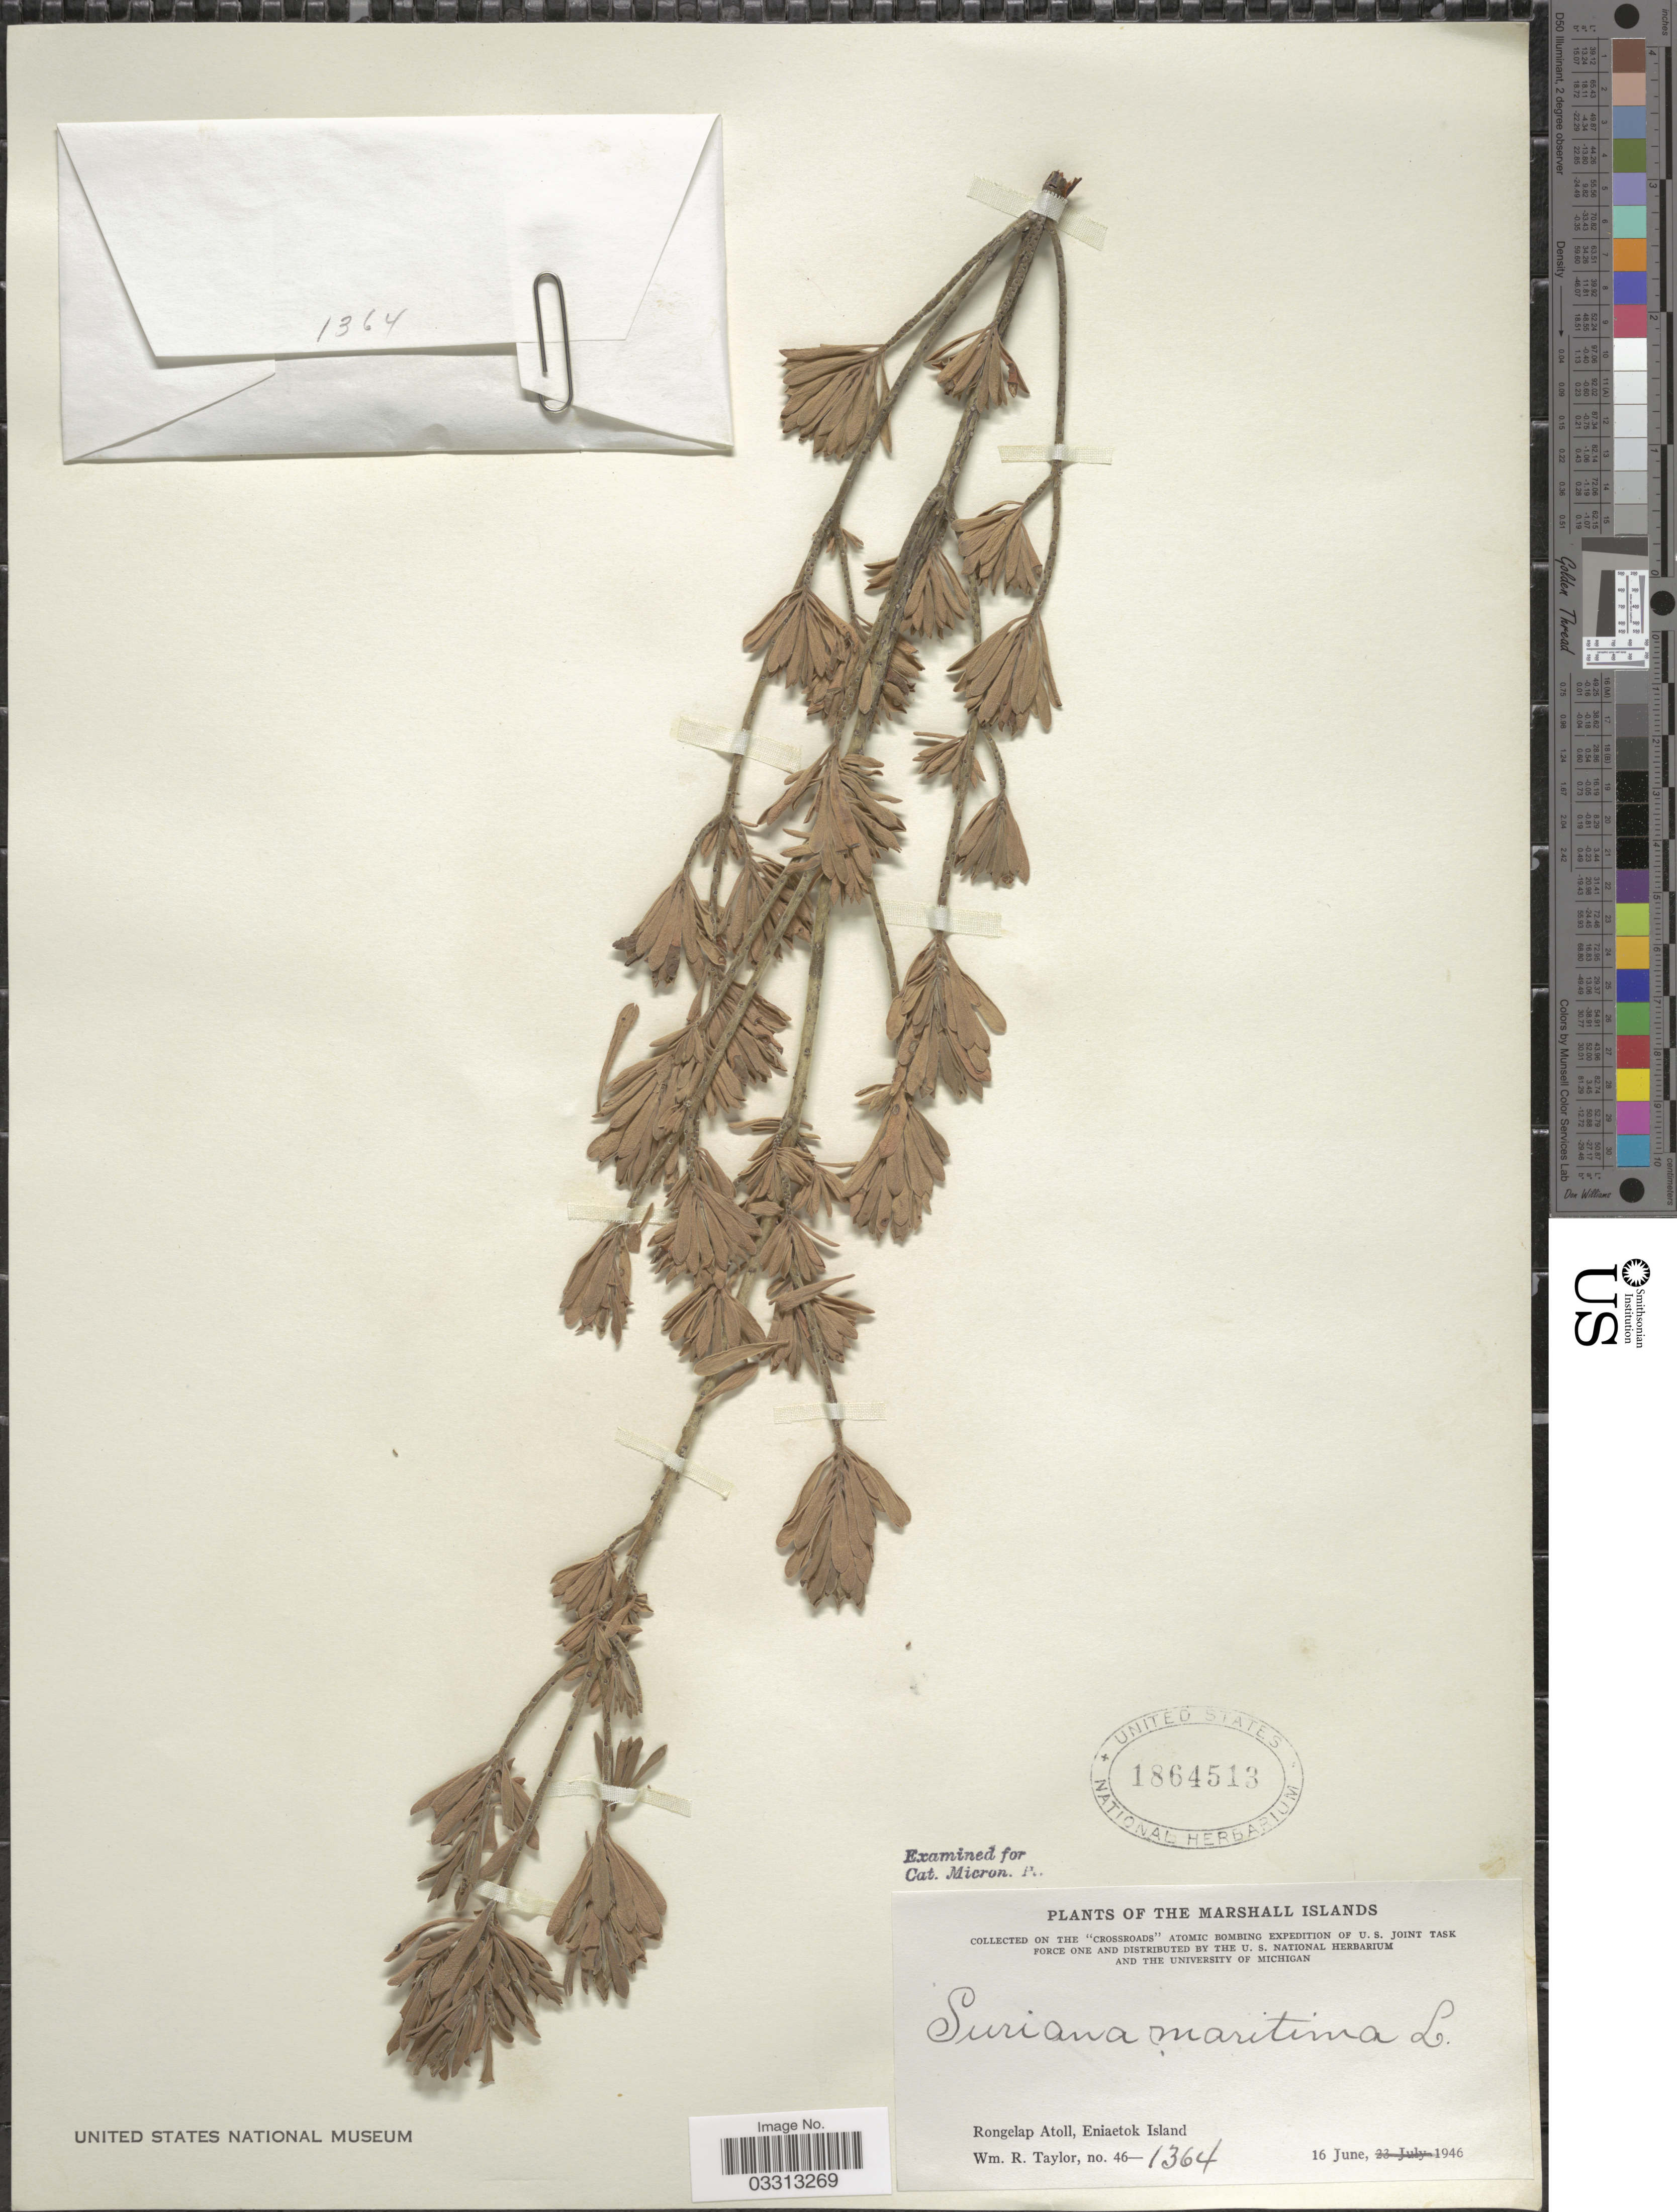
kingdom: Plantae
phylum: Tracheophyta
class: Magnoliopsida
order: Fabales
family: Surianaceae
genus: Suriana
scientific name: Suriana maritima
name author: L.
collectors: W. R. Taylor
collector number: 46-1364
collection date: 1946-06-16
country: Marshall Islands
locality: Rongelap Atoll, Eniaetok Island.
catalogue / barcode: US 1864513